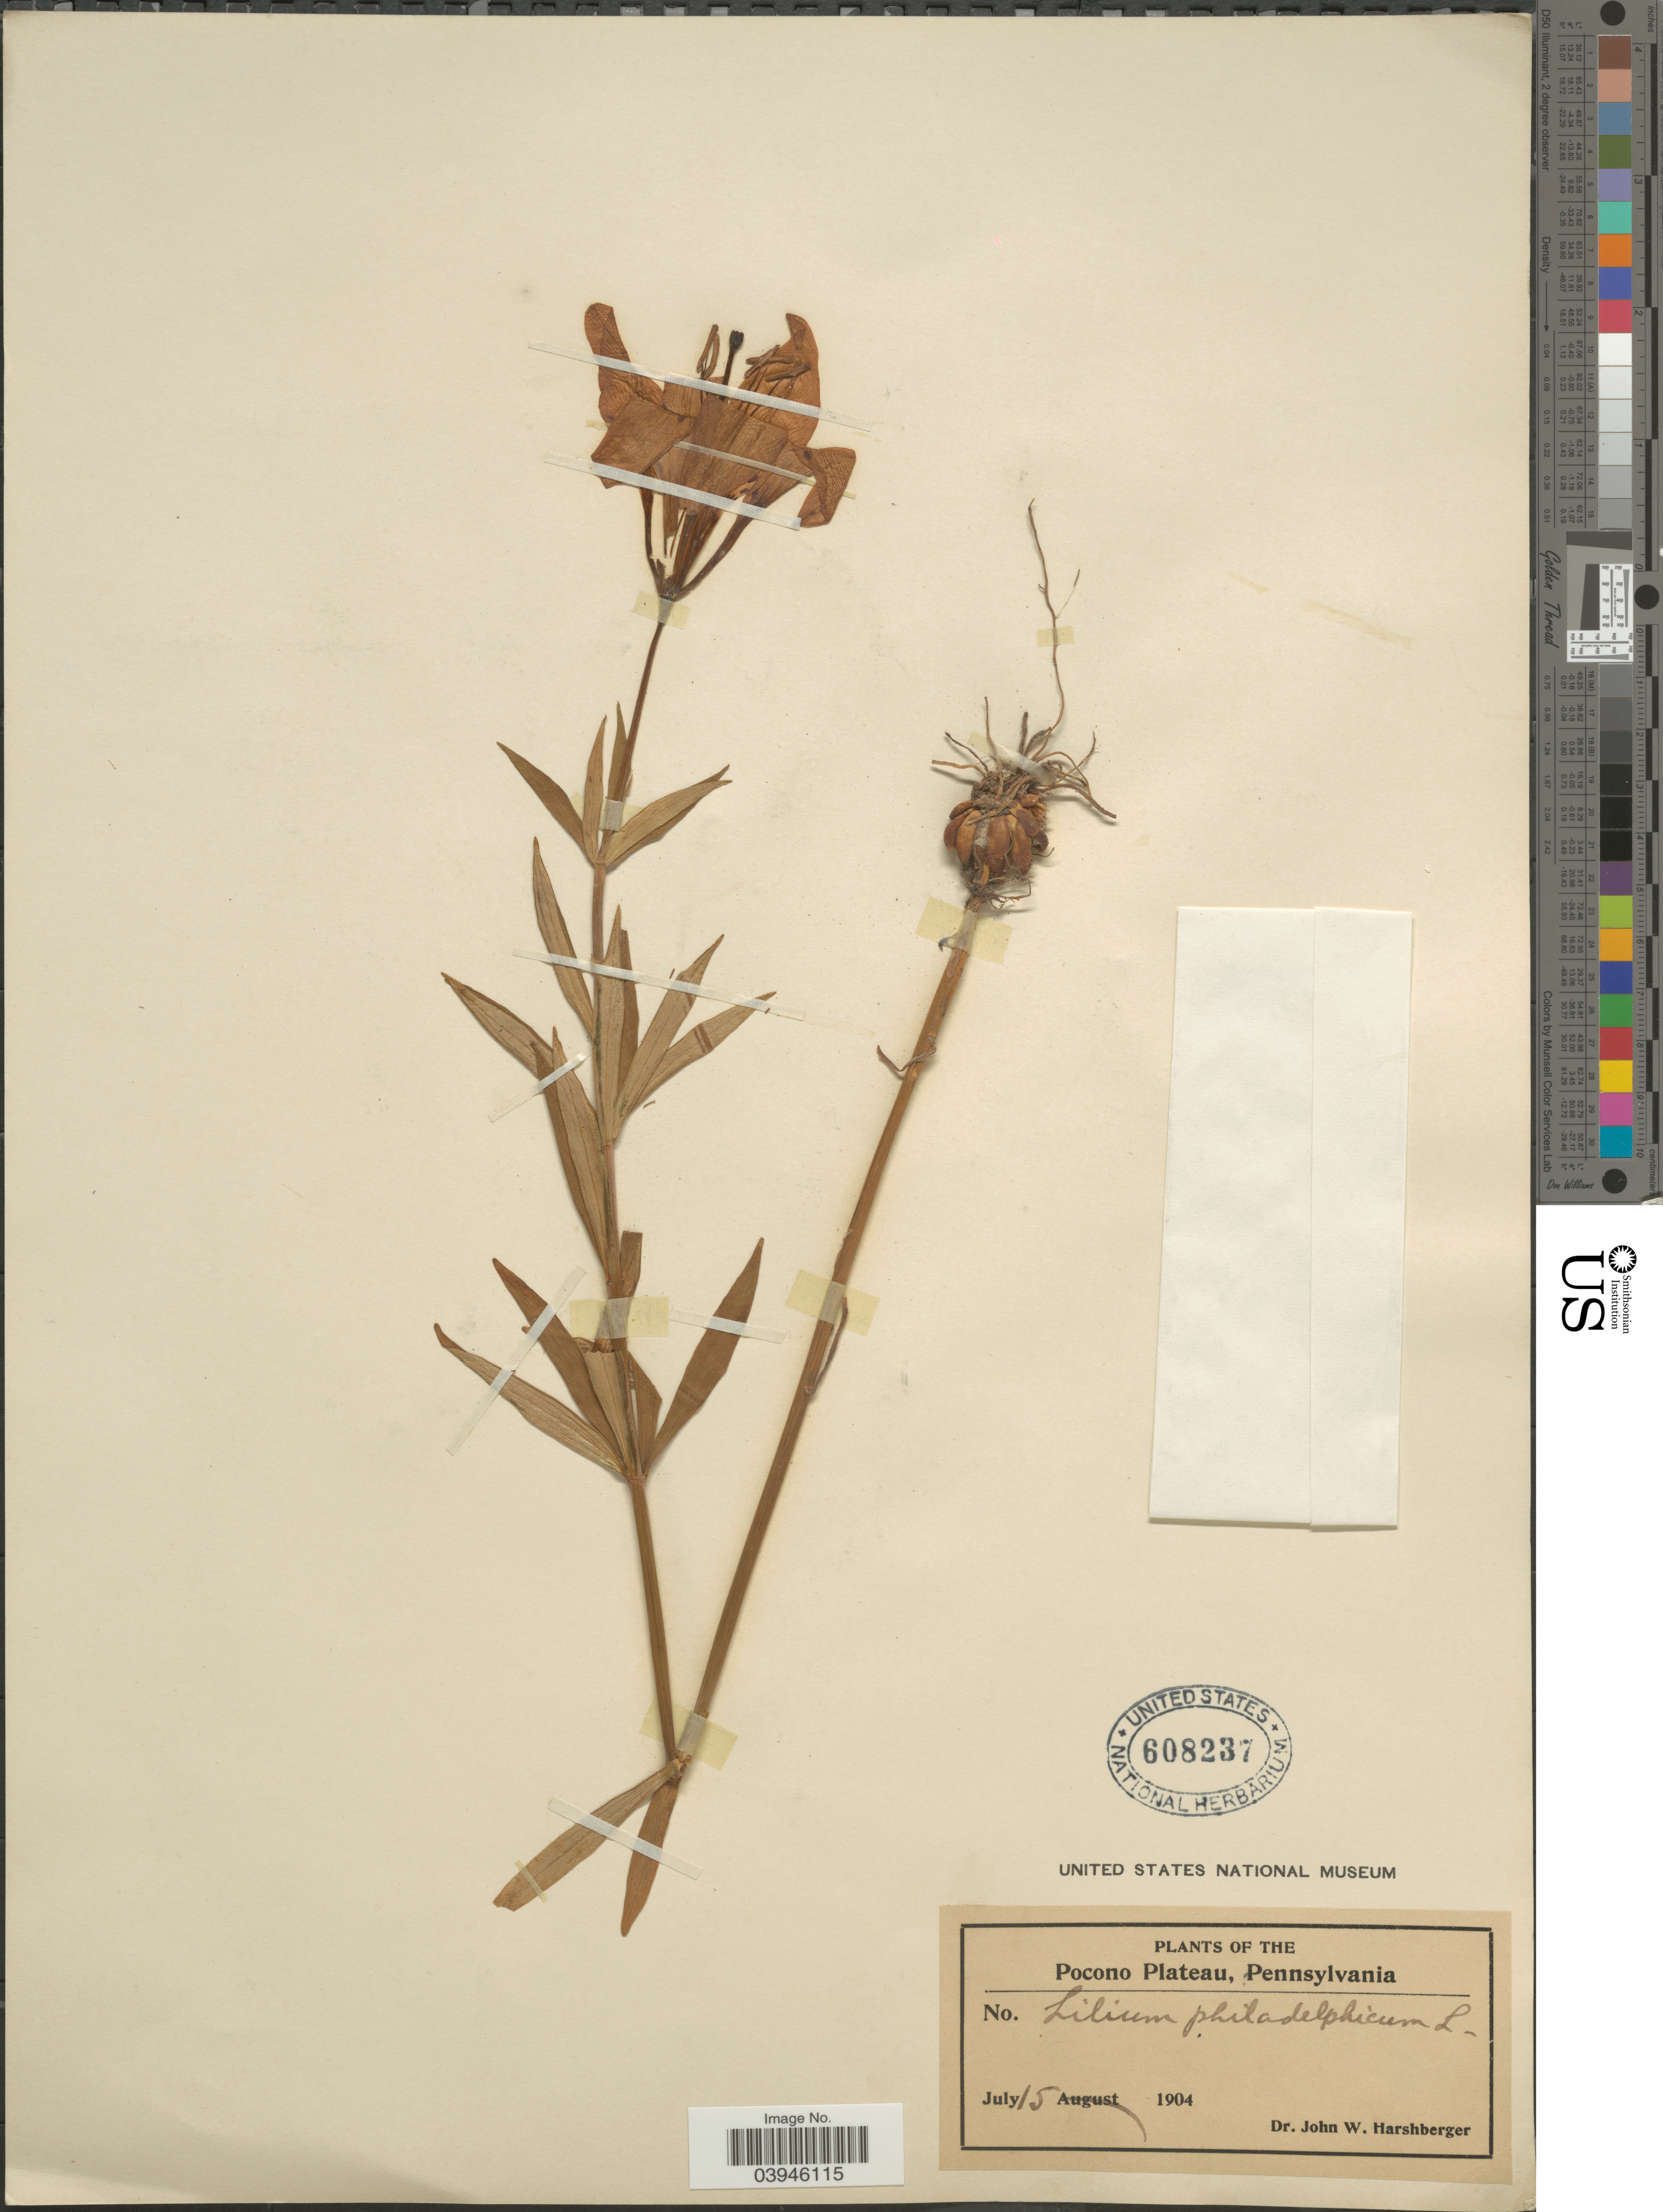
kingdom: Plantae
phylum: Tracheophyta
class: Liliopsida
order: Liliales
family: Liliaceae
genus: Lilium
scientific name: Lilium philadelphicum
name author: L.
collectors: J. W. Harshberger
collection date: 1904-07-15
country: United States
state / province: Pennsylvania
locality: Pocono Plateau.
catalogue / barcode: US 608237